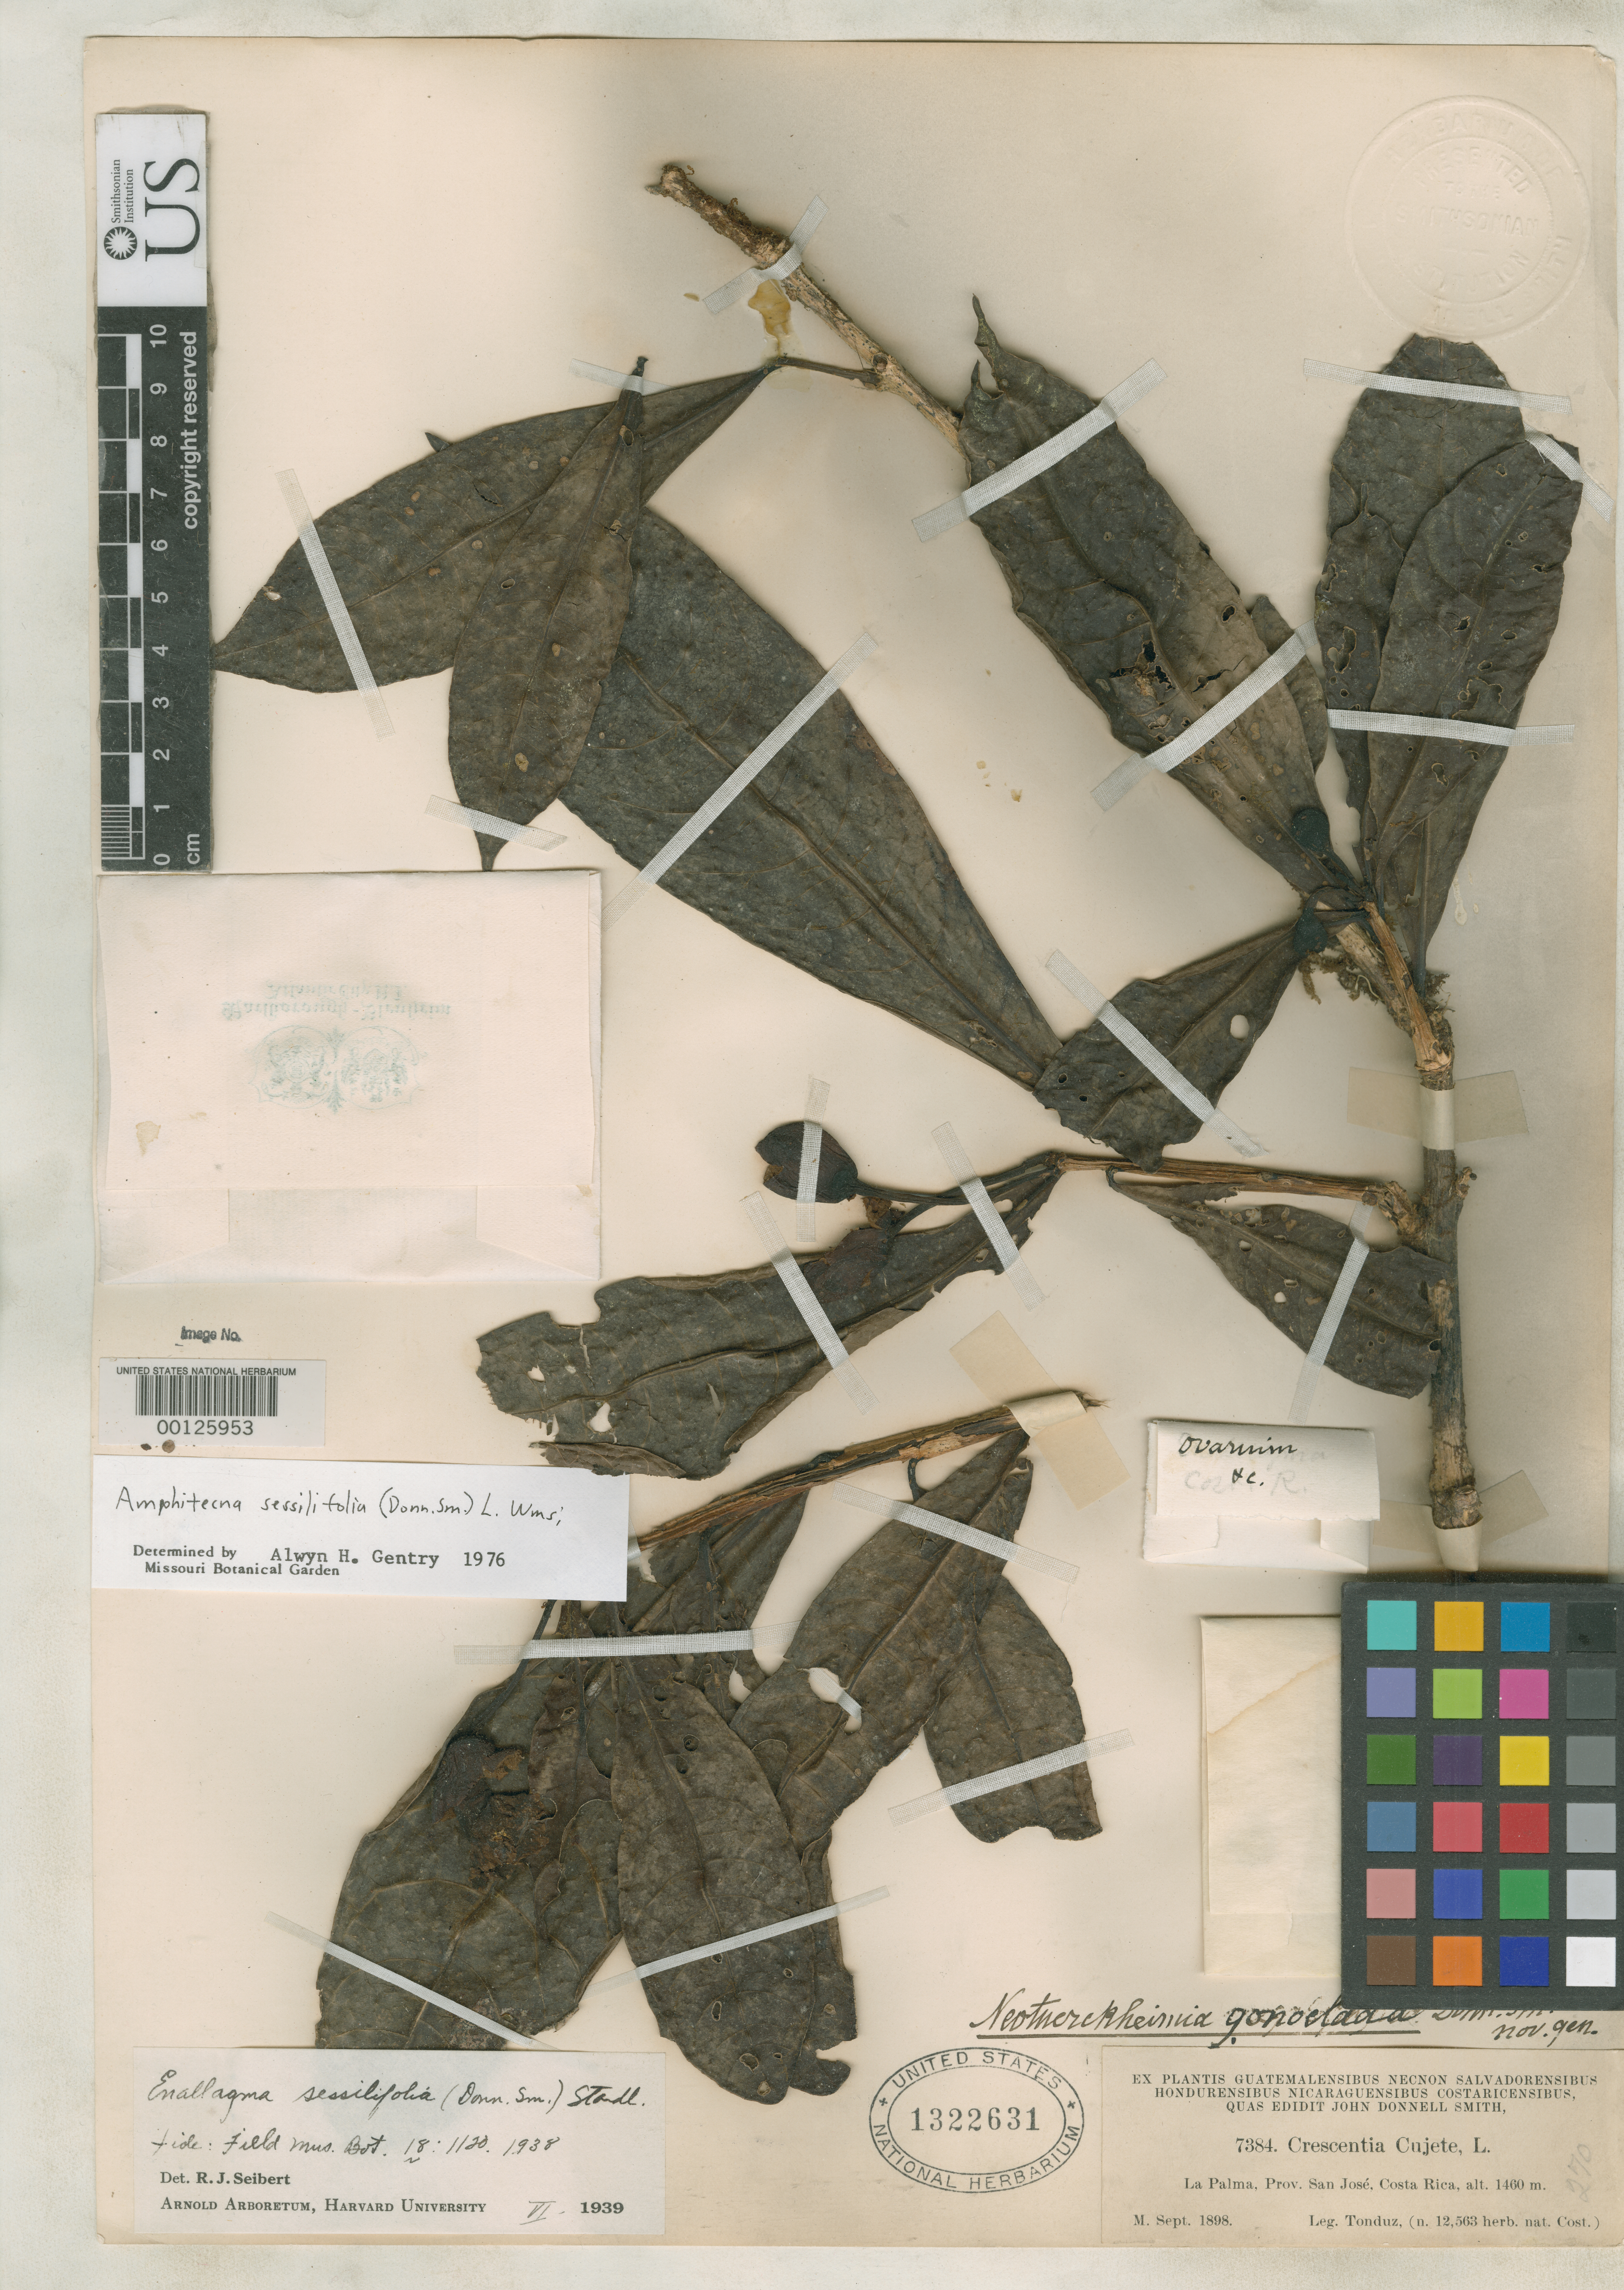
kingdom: Plantae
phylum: Tracheophyta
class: Magnoliopsida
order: Lamiales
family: Bignoniaceae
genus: Neotuerckheimia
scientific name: Neotuerckheimia gonoclada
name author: Donn. Sm.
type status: Type Collection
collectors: A. Tonduz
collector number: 7384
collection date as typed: Sep 1898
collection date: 1898-09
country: Costa Rica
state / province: San José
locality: La Palma.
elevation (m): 1460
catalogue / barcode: US 1322631